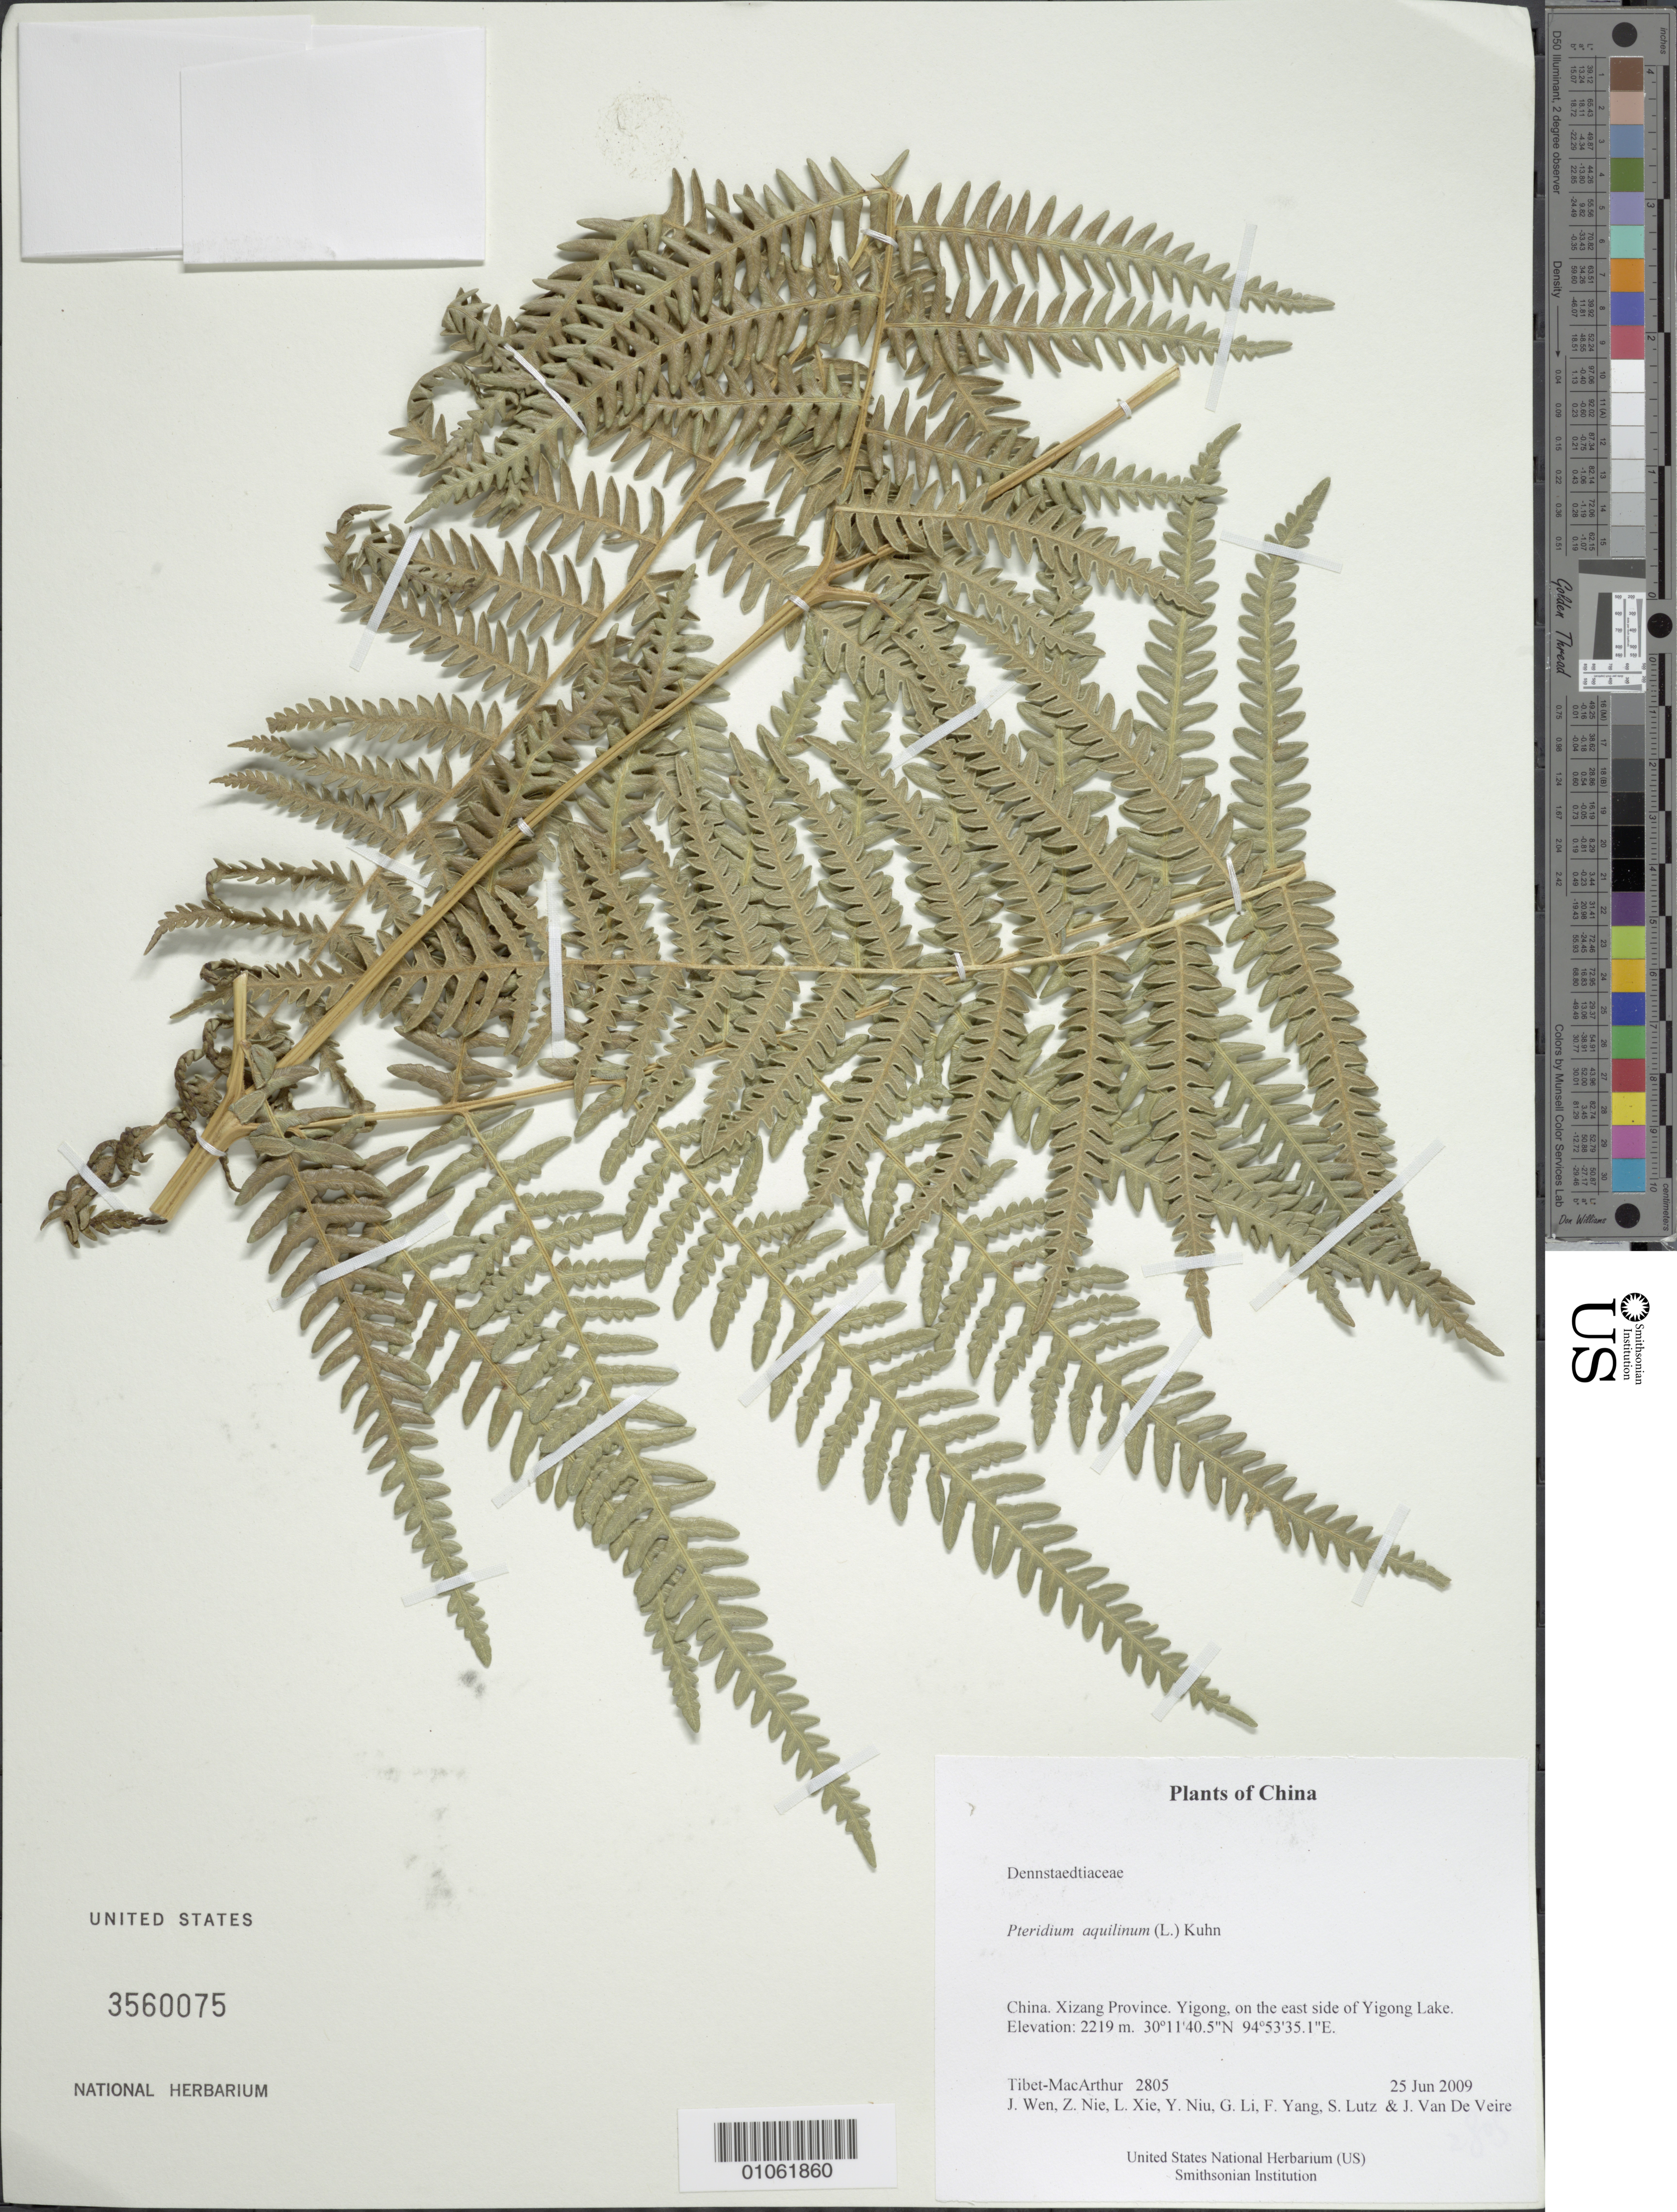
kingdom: Plantae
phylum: Tracheophyta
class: Polypodiopsida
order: Polypodiales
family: Dennstaedtiaceae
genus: Pteridium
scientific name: Pteridium aquilinum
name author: (L.) Kuhn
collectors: Tibet-MacArthur, J. Wen, Z. Nie, L. Xie, Y. Niu, G. Li, F. Yang, S. Lutz & J. Van De Veire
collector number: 2805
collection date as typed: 25 Jun 2009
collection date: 2009-06-25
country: China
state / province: Xizang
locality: Yigong, on the east side of Yigong Lake.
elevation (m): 2219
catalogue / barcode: US 3560075